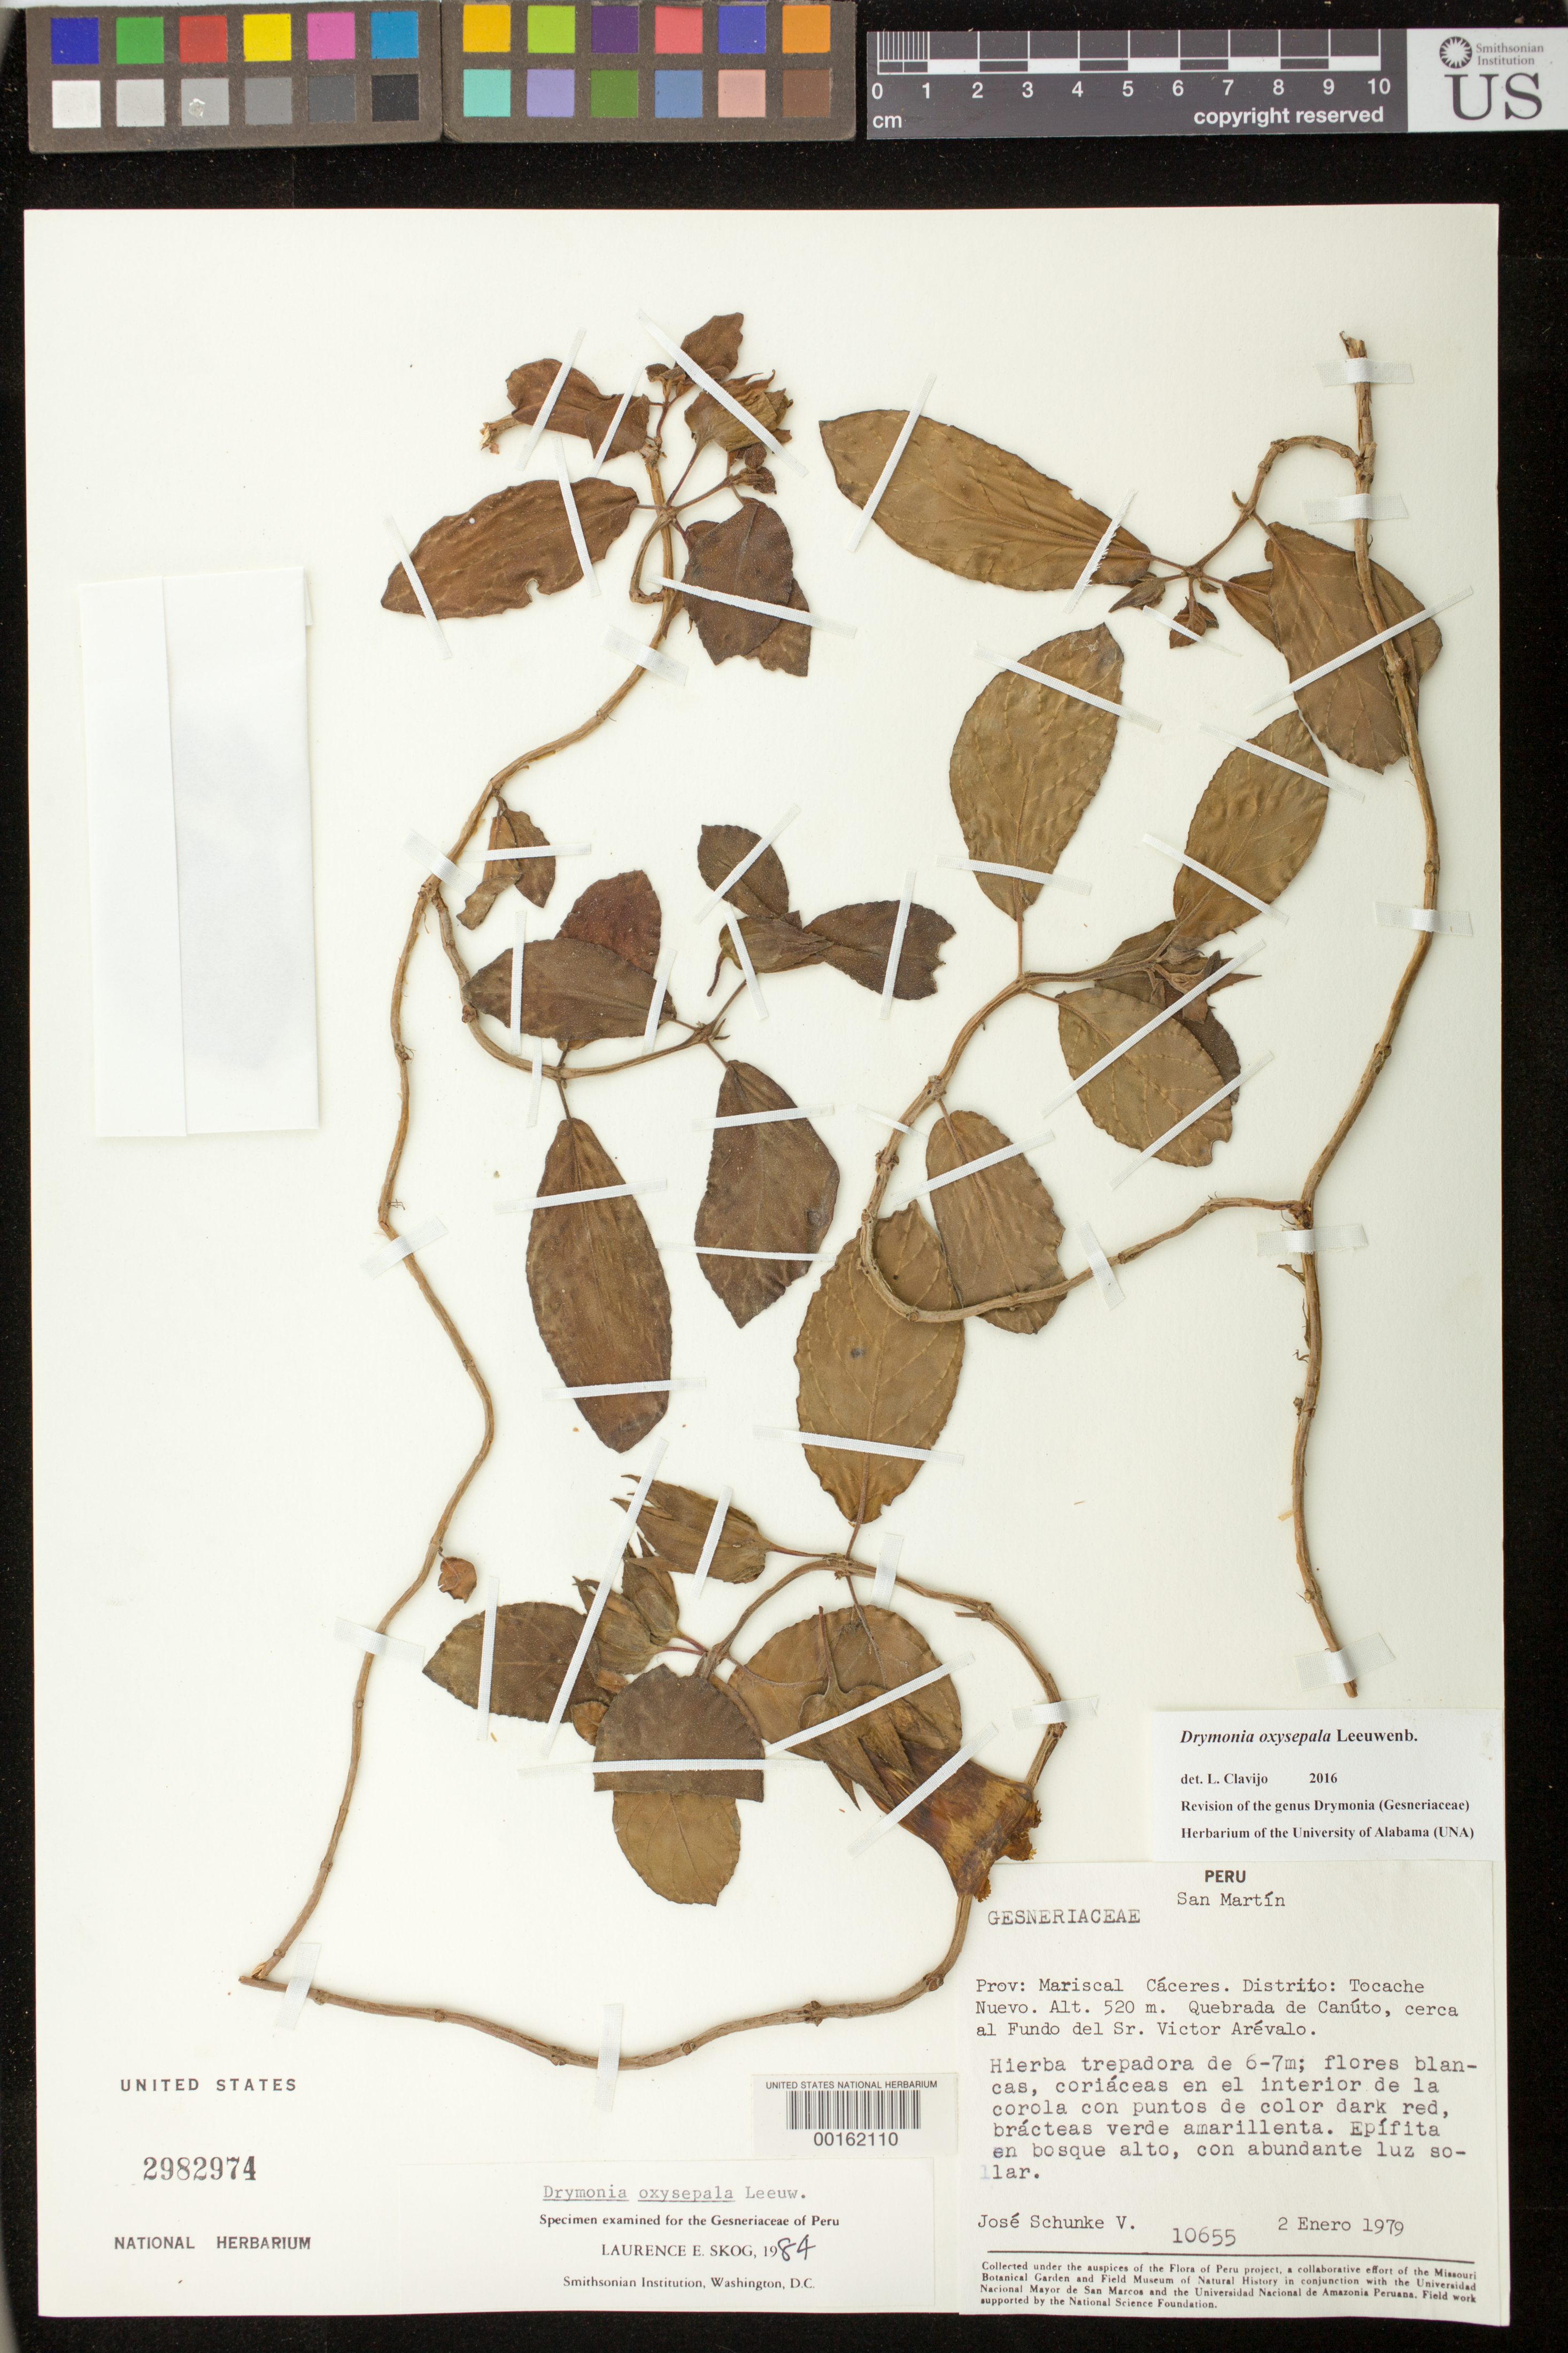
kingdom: Plantae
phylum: Tracheophyta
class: Magnoliopsida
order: Lamiales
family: Gesneriaceae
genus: Drymonia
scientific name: Drymonia oxysepala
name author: Leeuwenb.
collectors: J. Schunke Vigo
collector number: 10655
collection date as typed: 02 Jan 1979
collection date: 1979-01-02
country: Peru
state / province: San Martín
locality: Prov. Mariscal Cáceres, Dtto. Tocache Nuevo, quebrada of Canuto, near Fundo of Sr Victor Arevalo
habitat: Epiphyte in tall very sunny forest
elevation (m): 520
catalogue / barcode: US 2982974